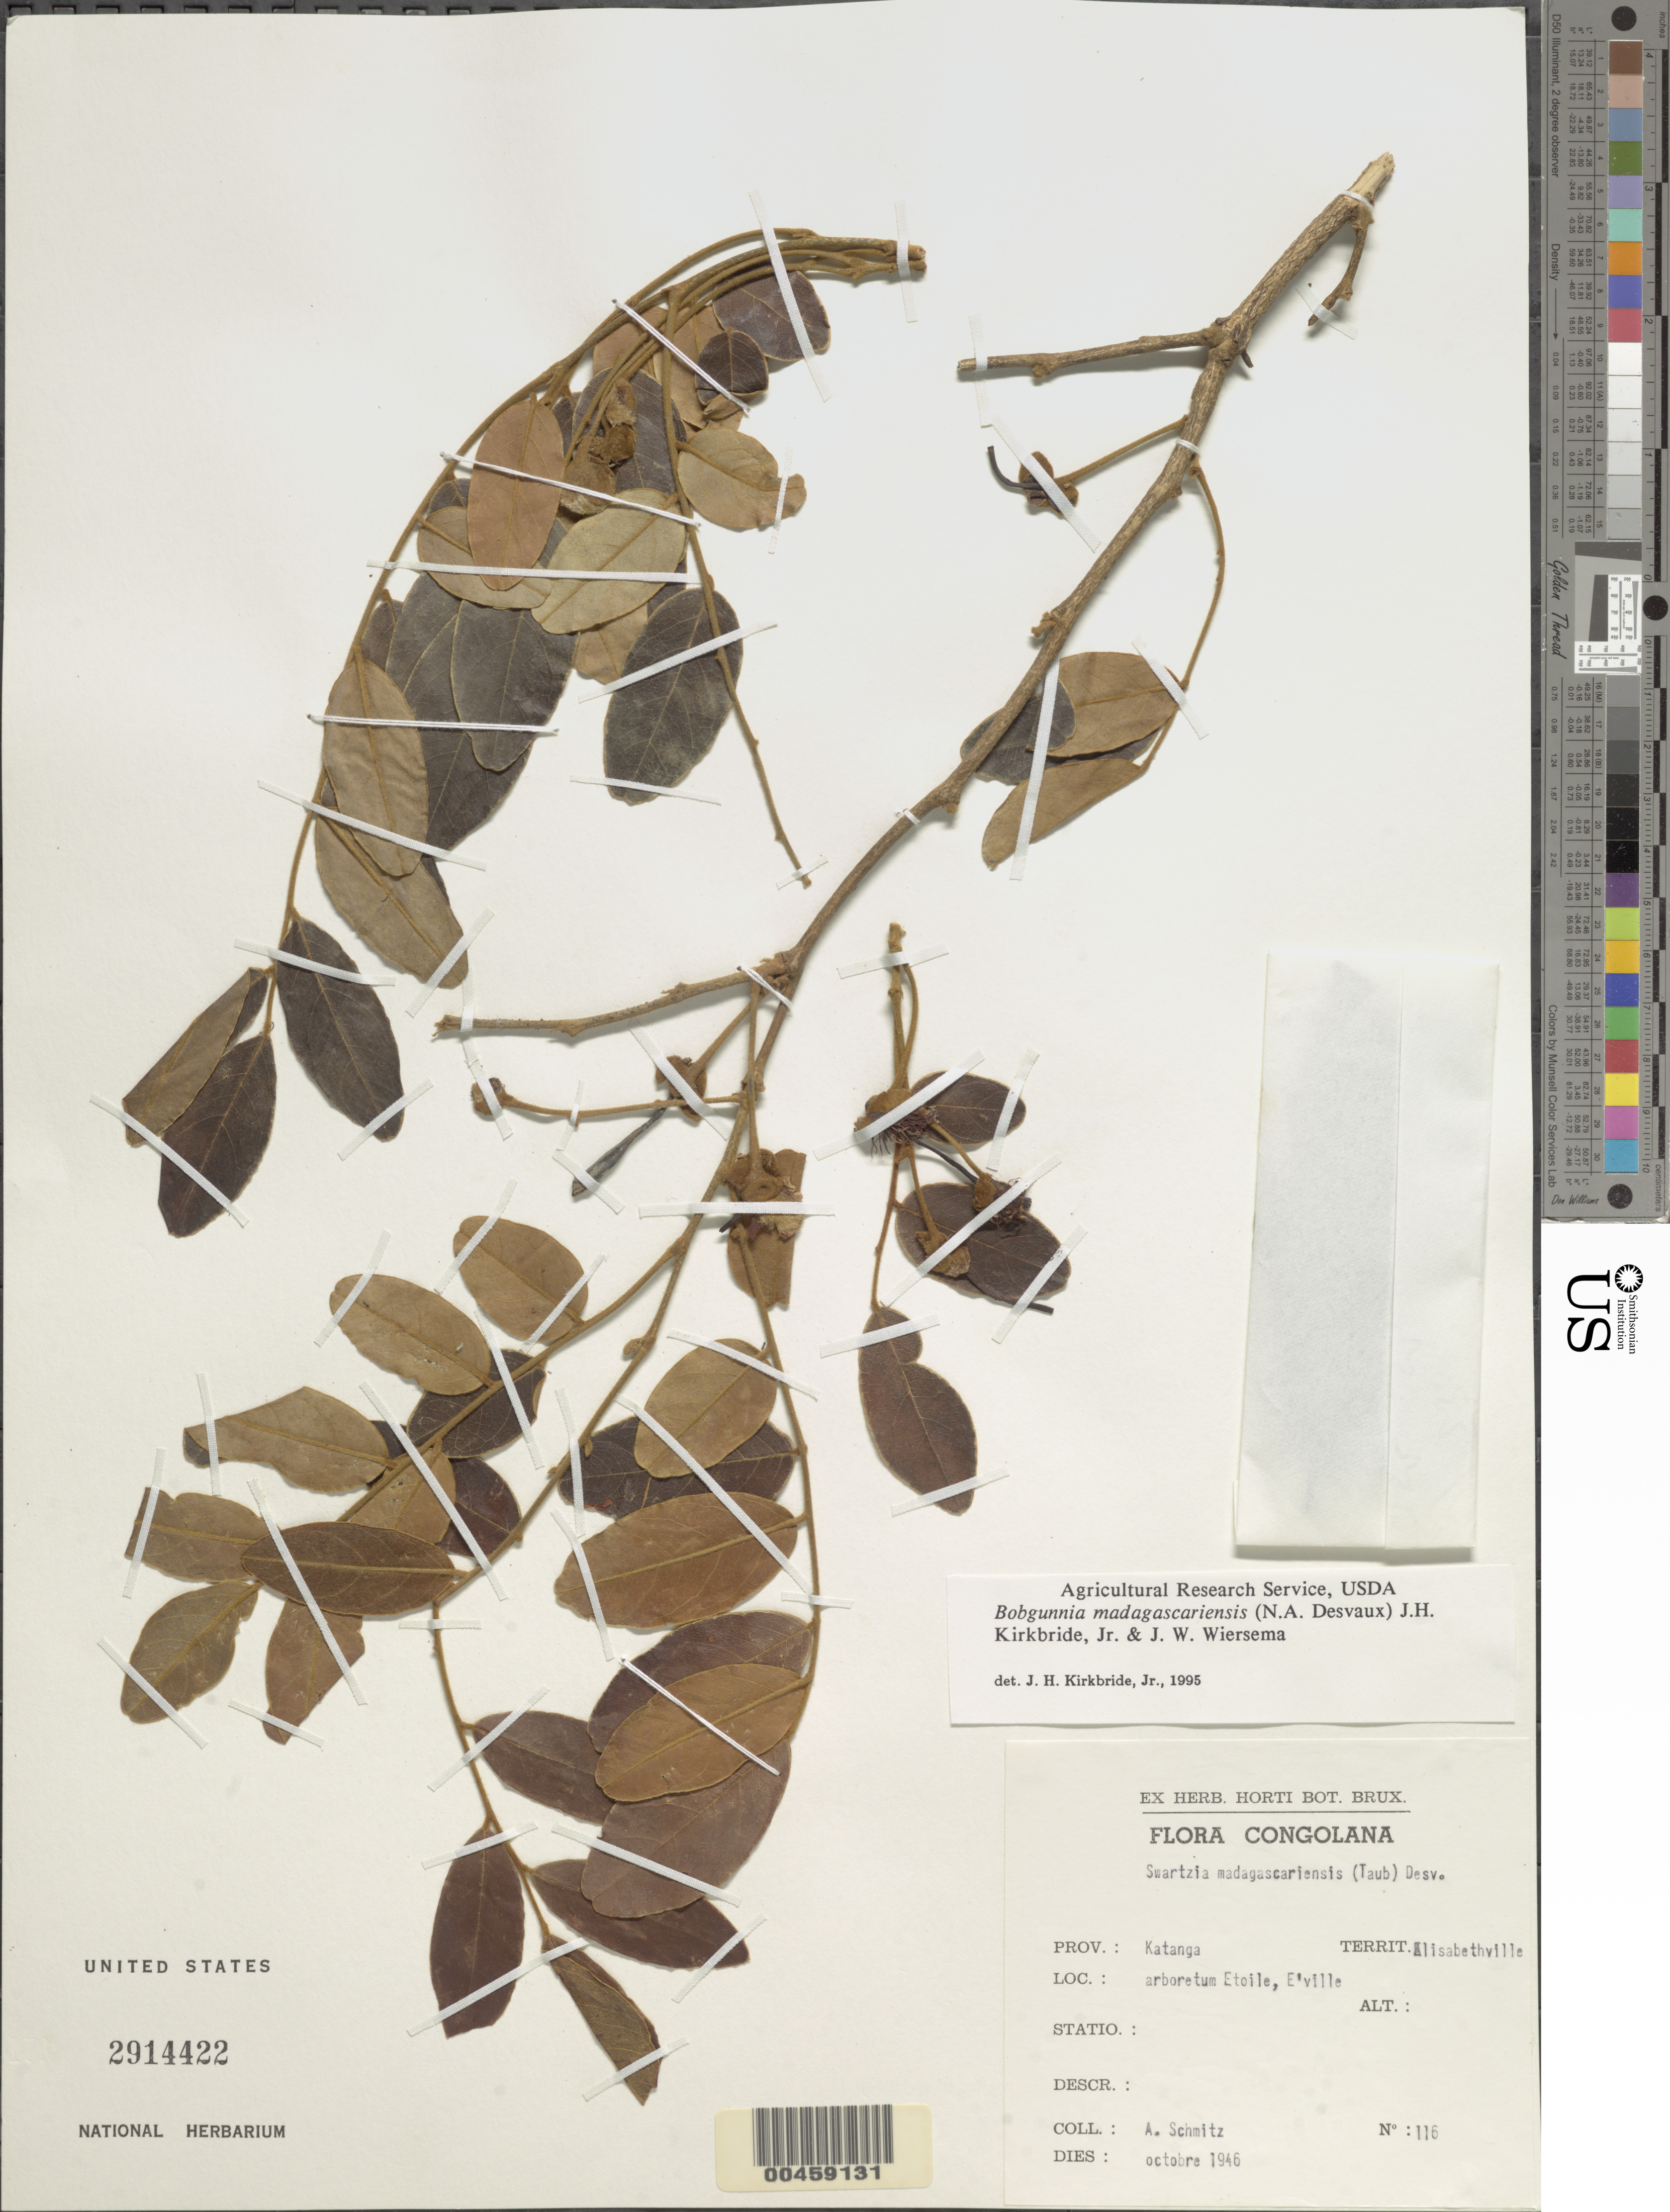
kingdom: Plantae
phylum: Tracheophyta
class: Magnoliopsida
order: Fabales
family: Fabaceae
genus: Bobgunnia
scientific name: Bobgunnia madagascarensis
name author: (Desv.) J.H. Kirkbr. & Wiersema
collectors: A. Schmitz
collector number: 116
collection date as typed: Oct 1946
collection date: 1946-10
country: Congo, Democratic Republic of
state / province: Haut-Katanga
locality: Arboretum etoile, e'ville; katanga (province); elisabethville (territory)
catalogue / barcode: US 2914422